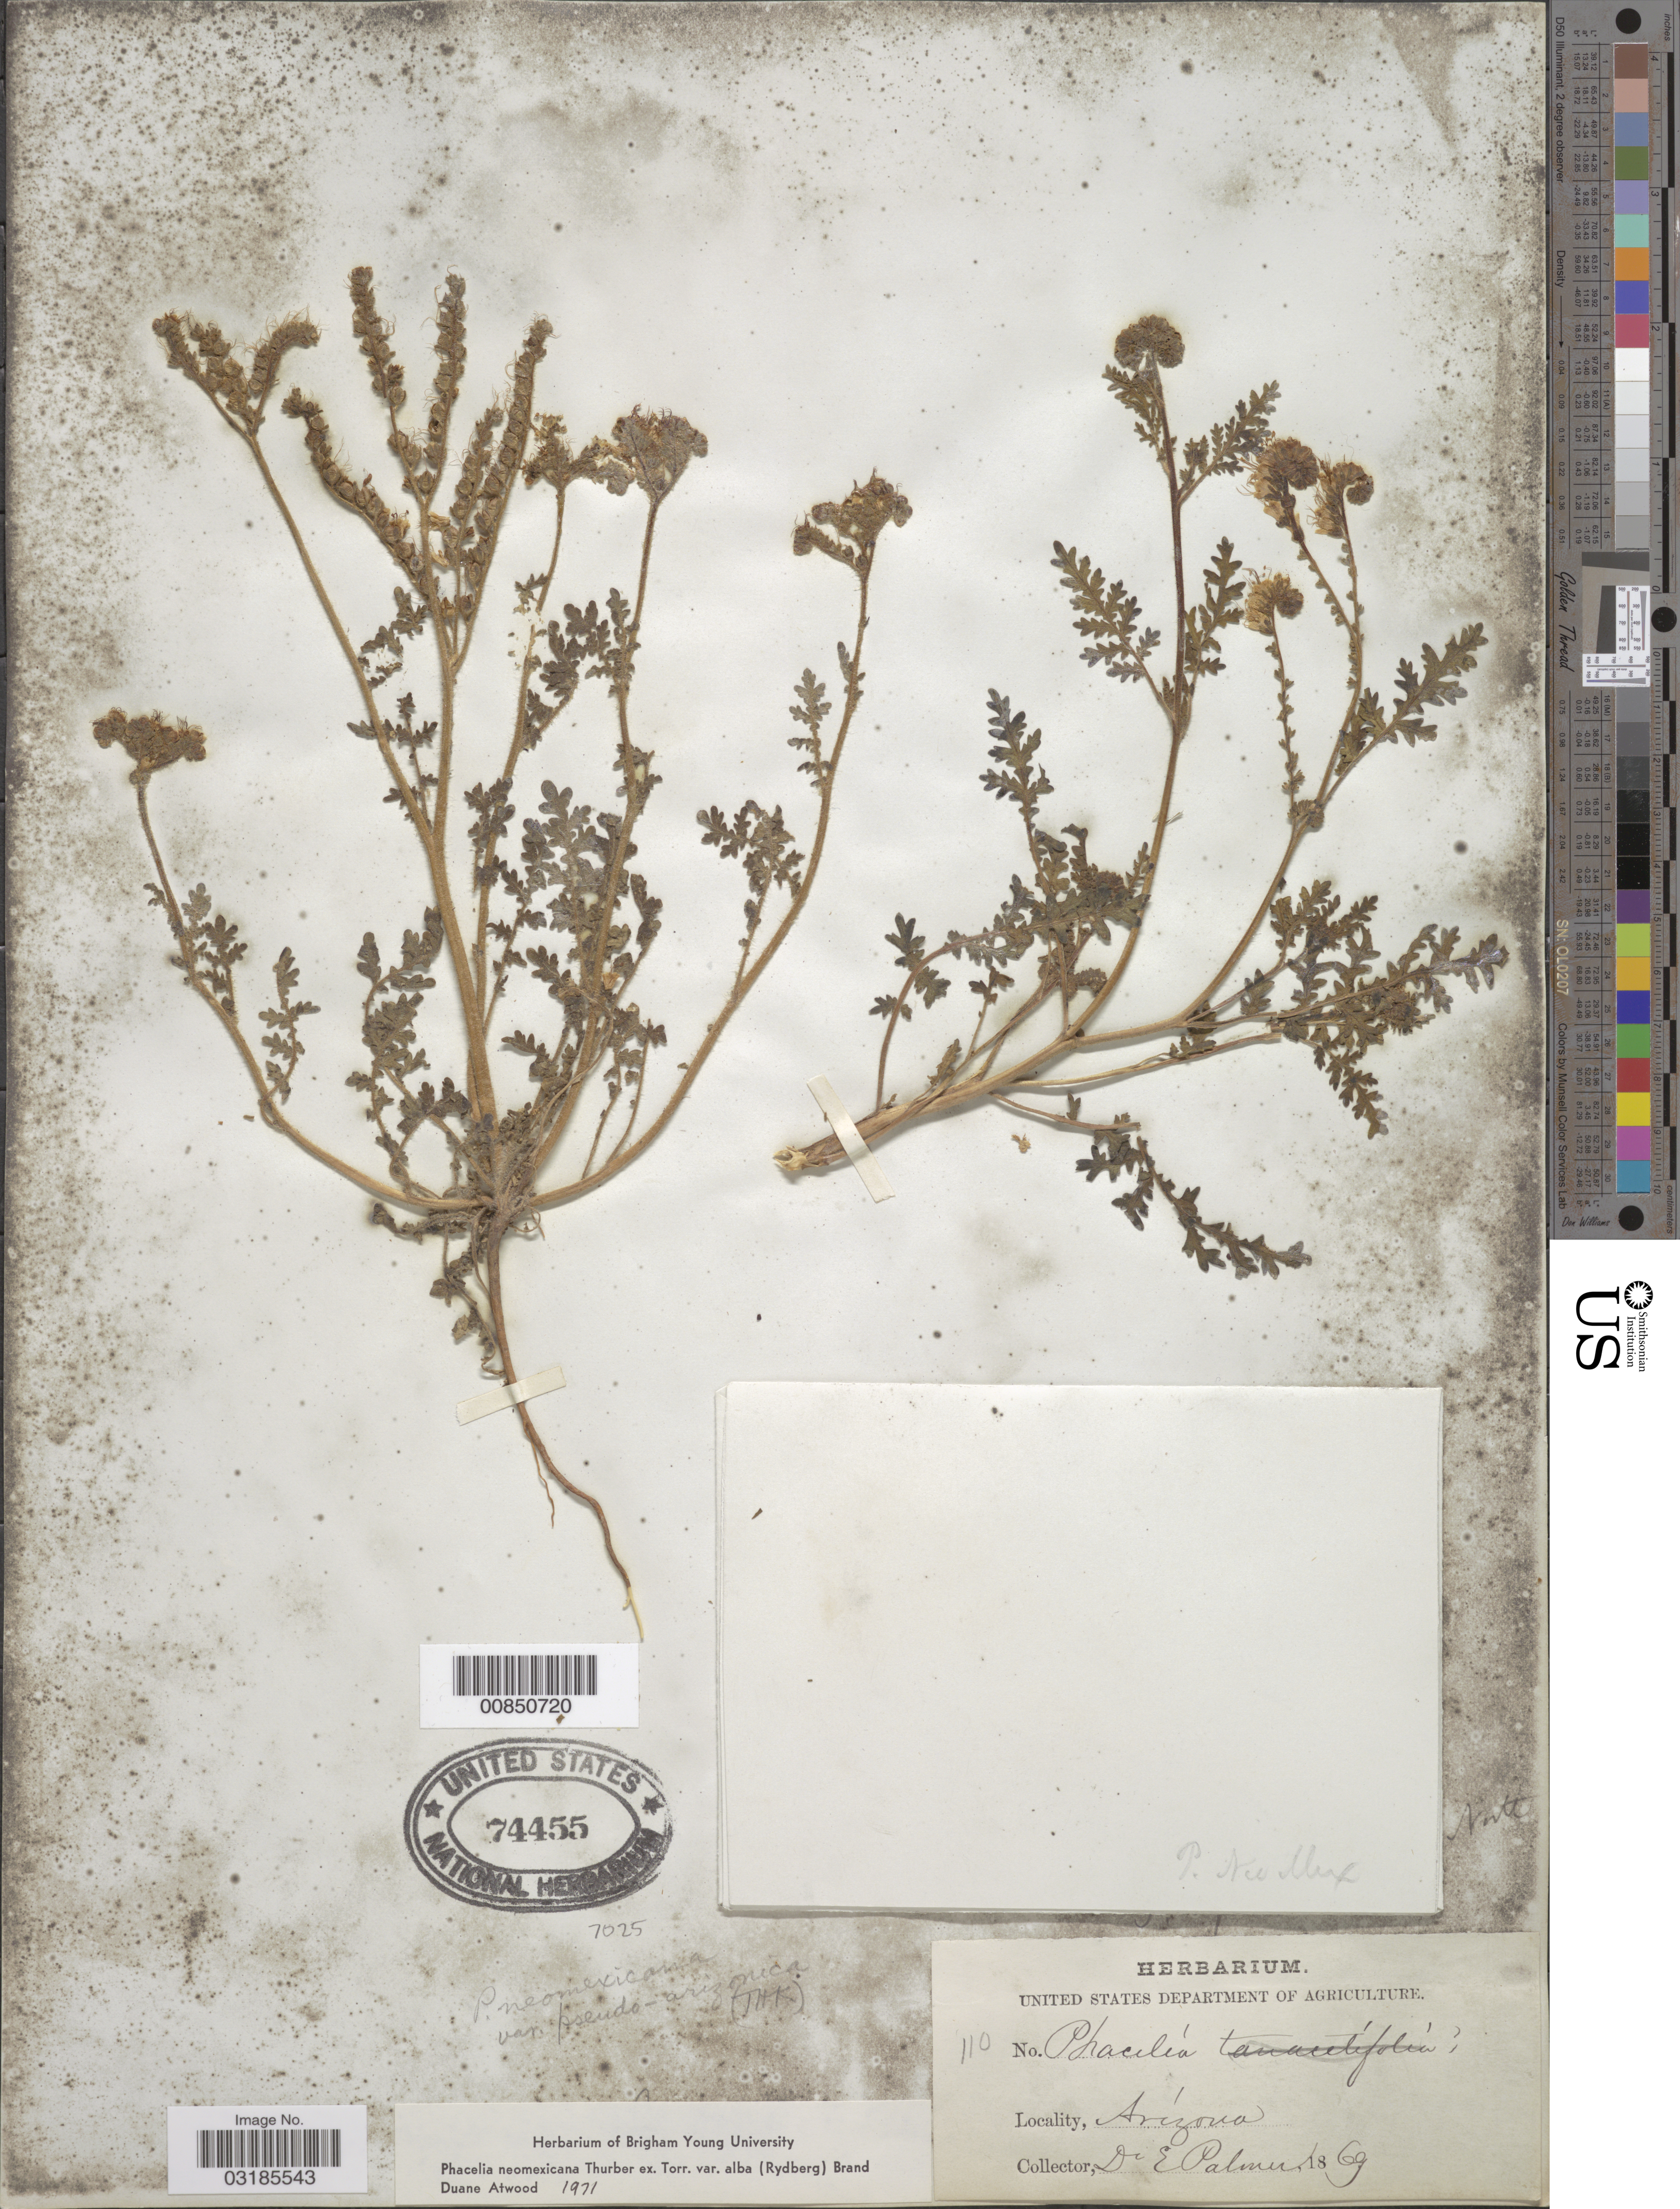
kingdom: Plantae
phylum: Tracheophyta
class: Magnoliopsida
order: Boraginales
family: Hydrophyllaceae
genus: Phacelia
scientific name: Phacelia neomexicana var. alba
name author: (Rydb.) Brand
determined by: Atwood, D.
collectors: E. Palmer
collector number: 110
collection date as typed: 1869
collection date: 1869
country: United States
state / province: Arizona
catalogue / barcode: US 74455